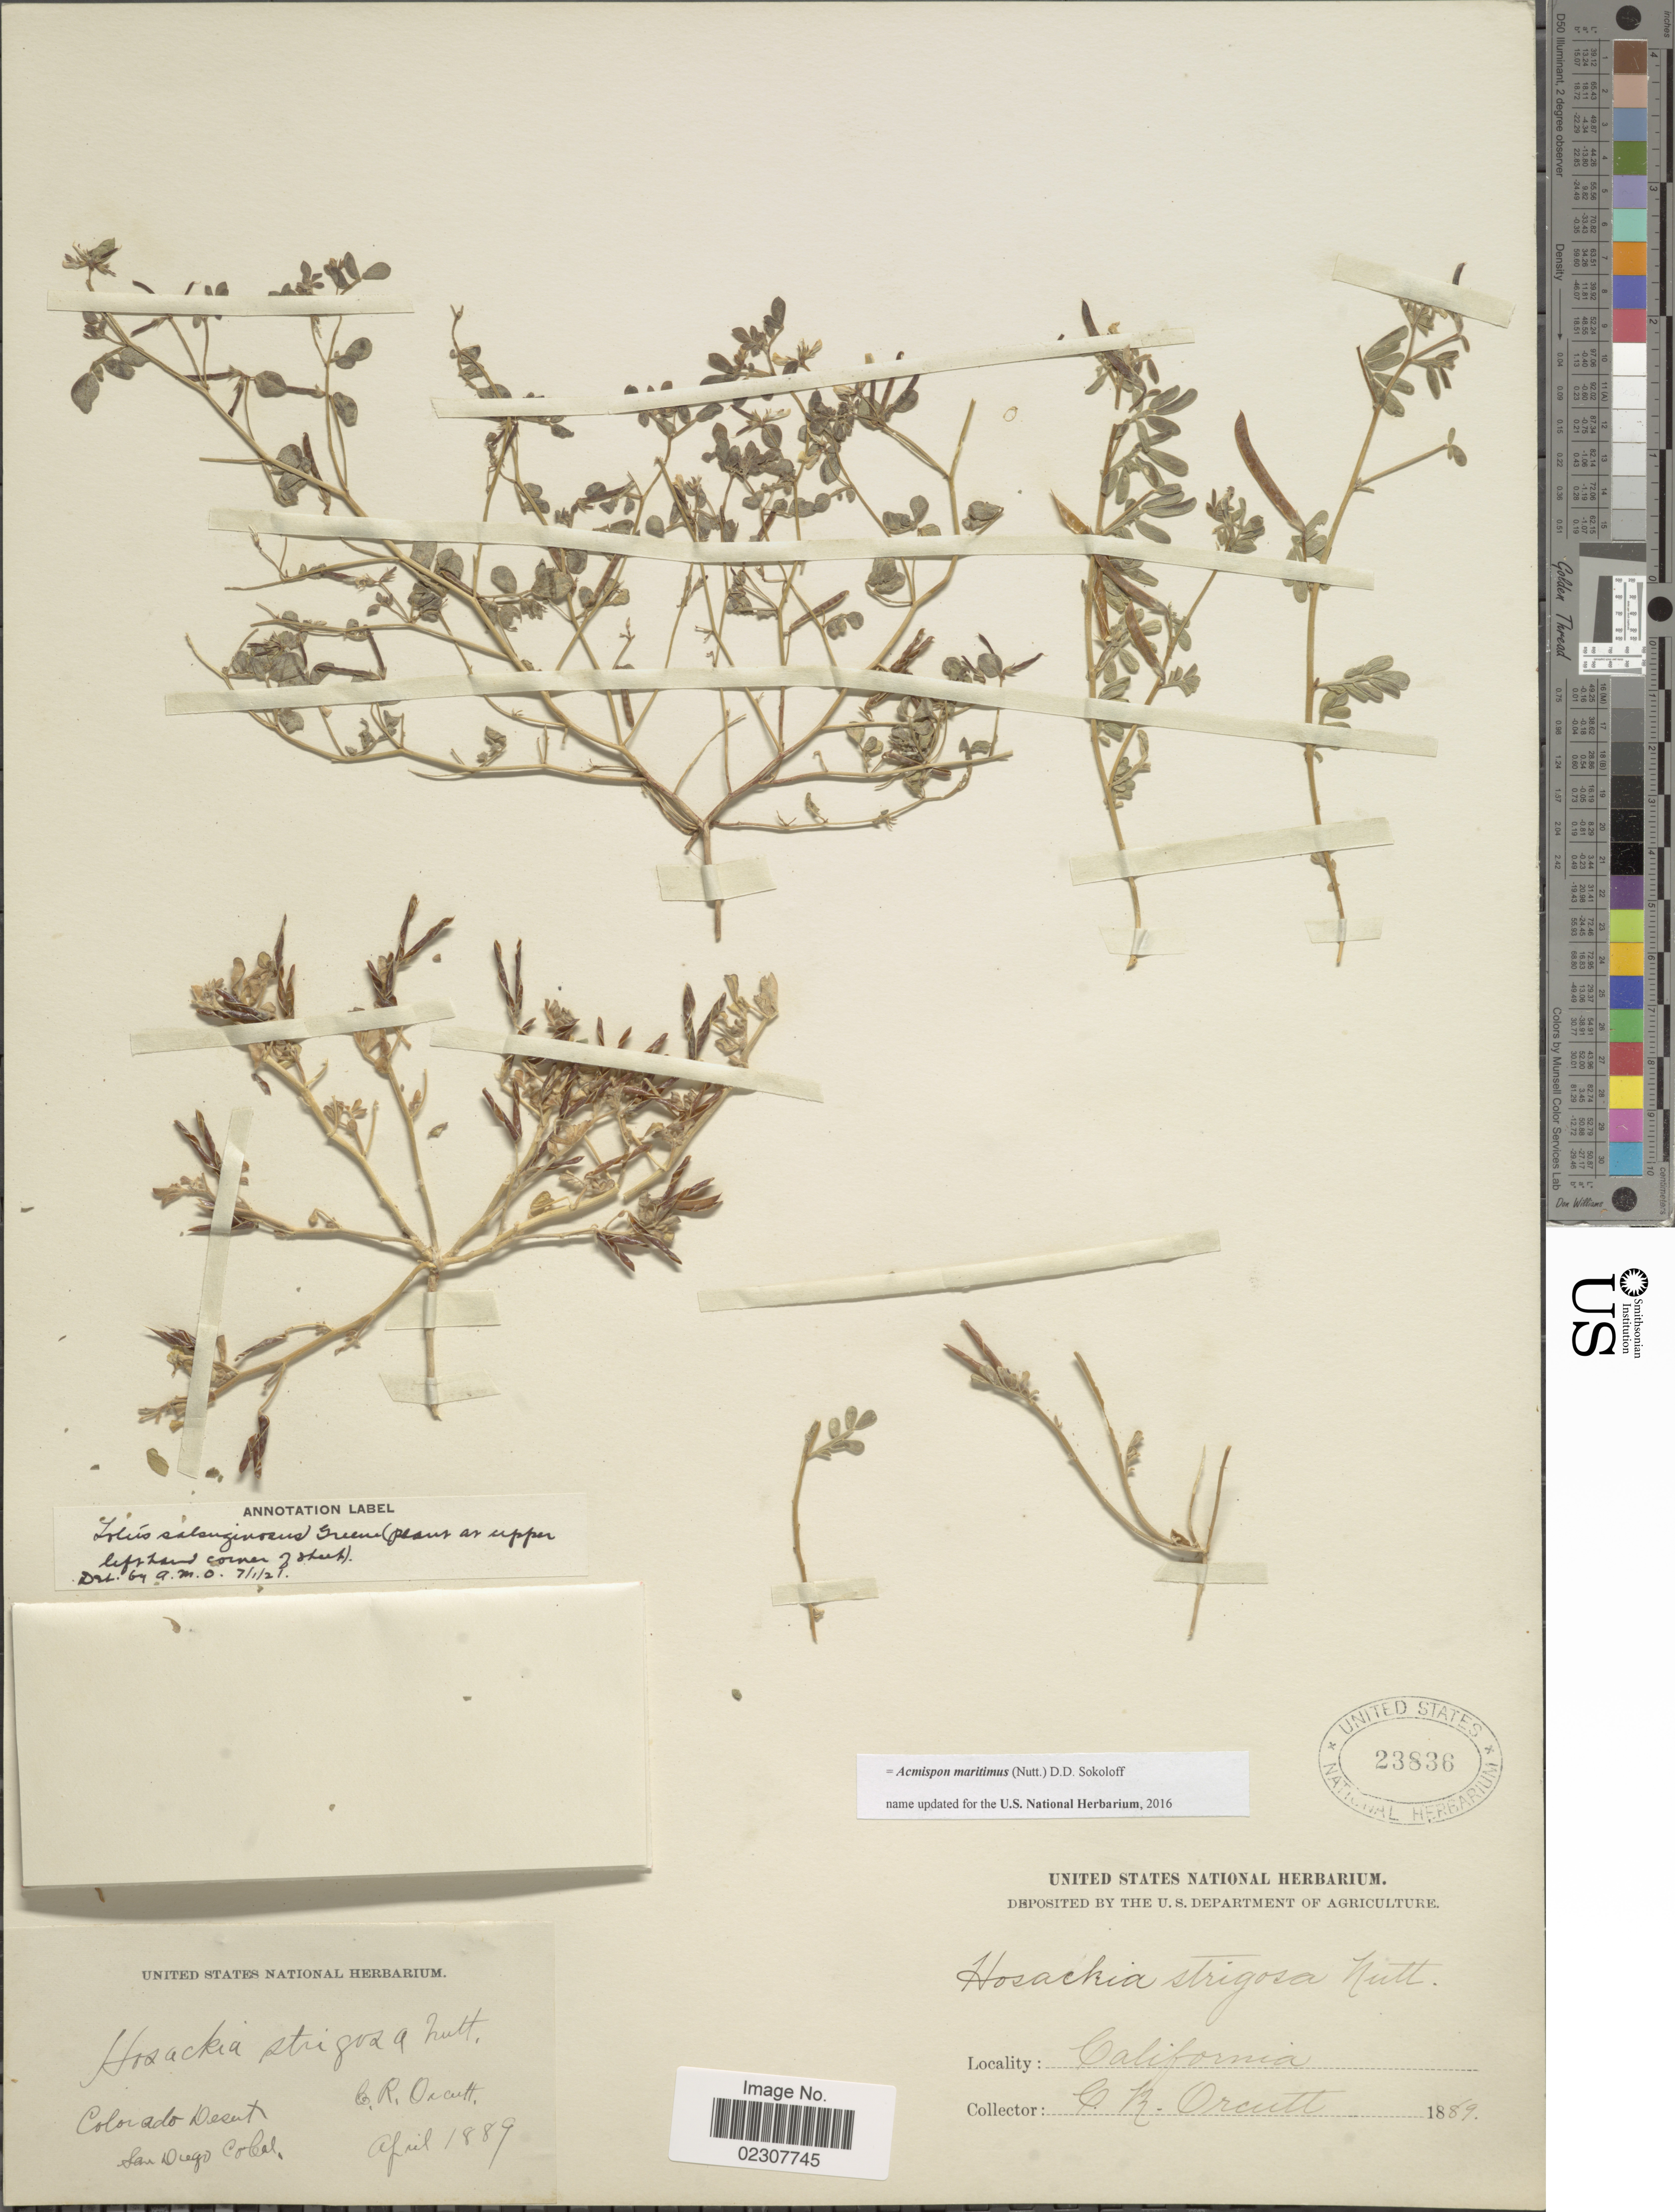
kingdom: Plantae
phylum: Tracheophyta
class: Magnoliopsida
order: Fabales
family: Fabaceae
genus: Acmispon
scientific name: Acmispon maritimus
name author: (Nutt.) D.D. Sokoloff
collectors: C. R. Orcutt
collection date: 1889-04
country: United States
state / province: California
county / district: San Diego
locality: Colorado Desert, San Diego Co.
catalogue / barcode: US 23836